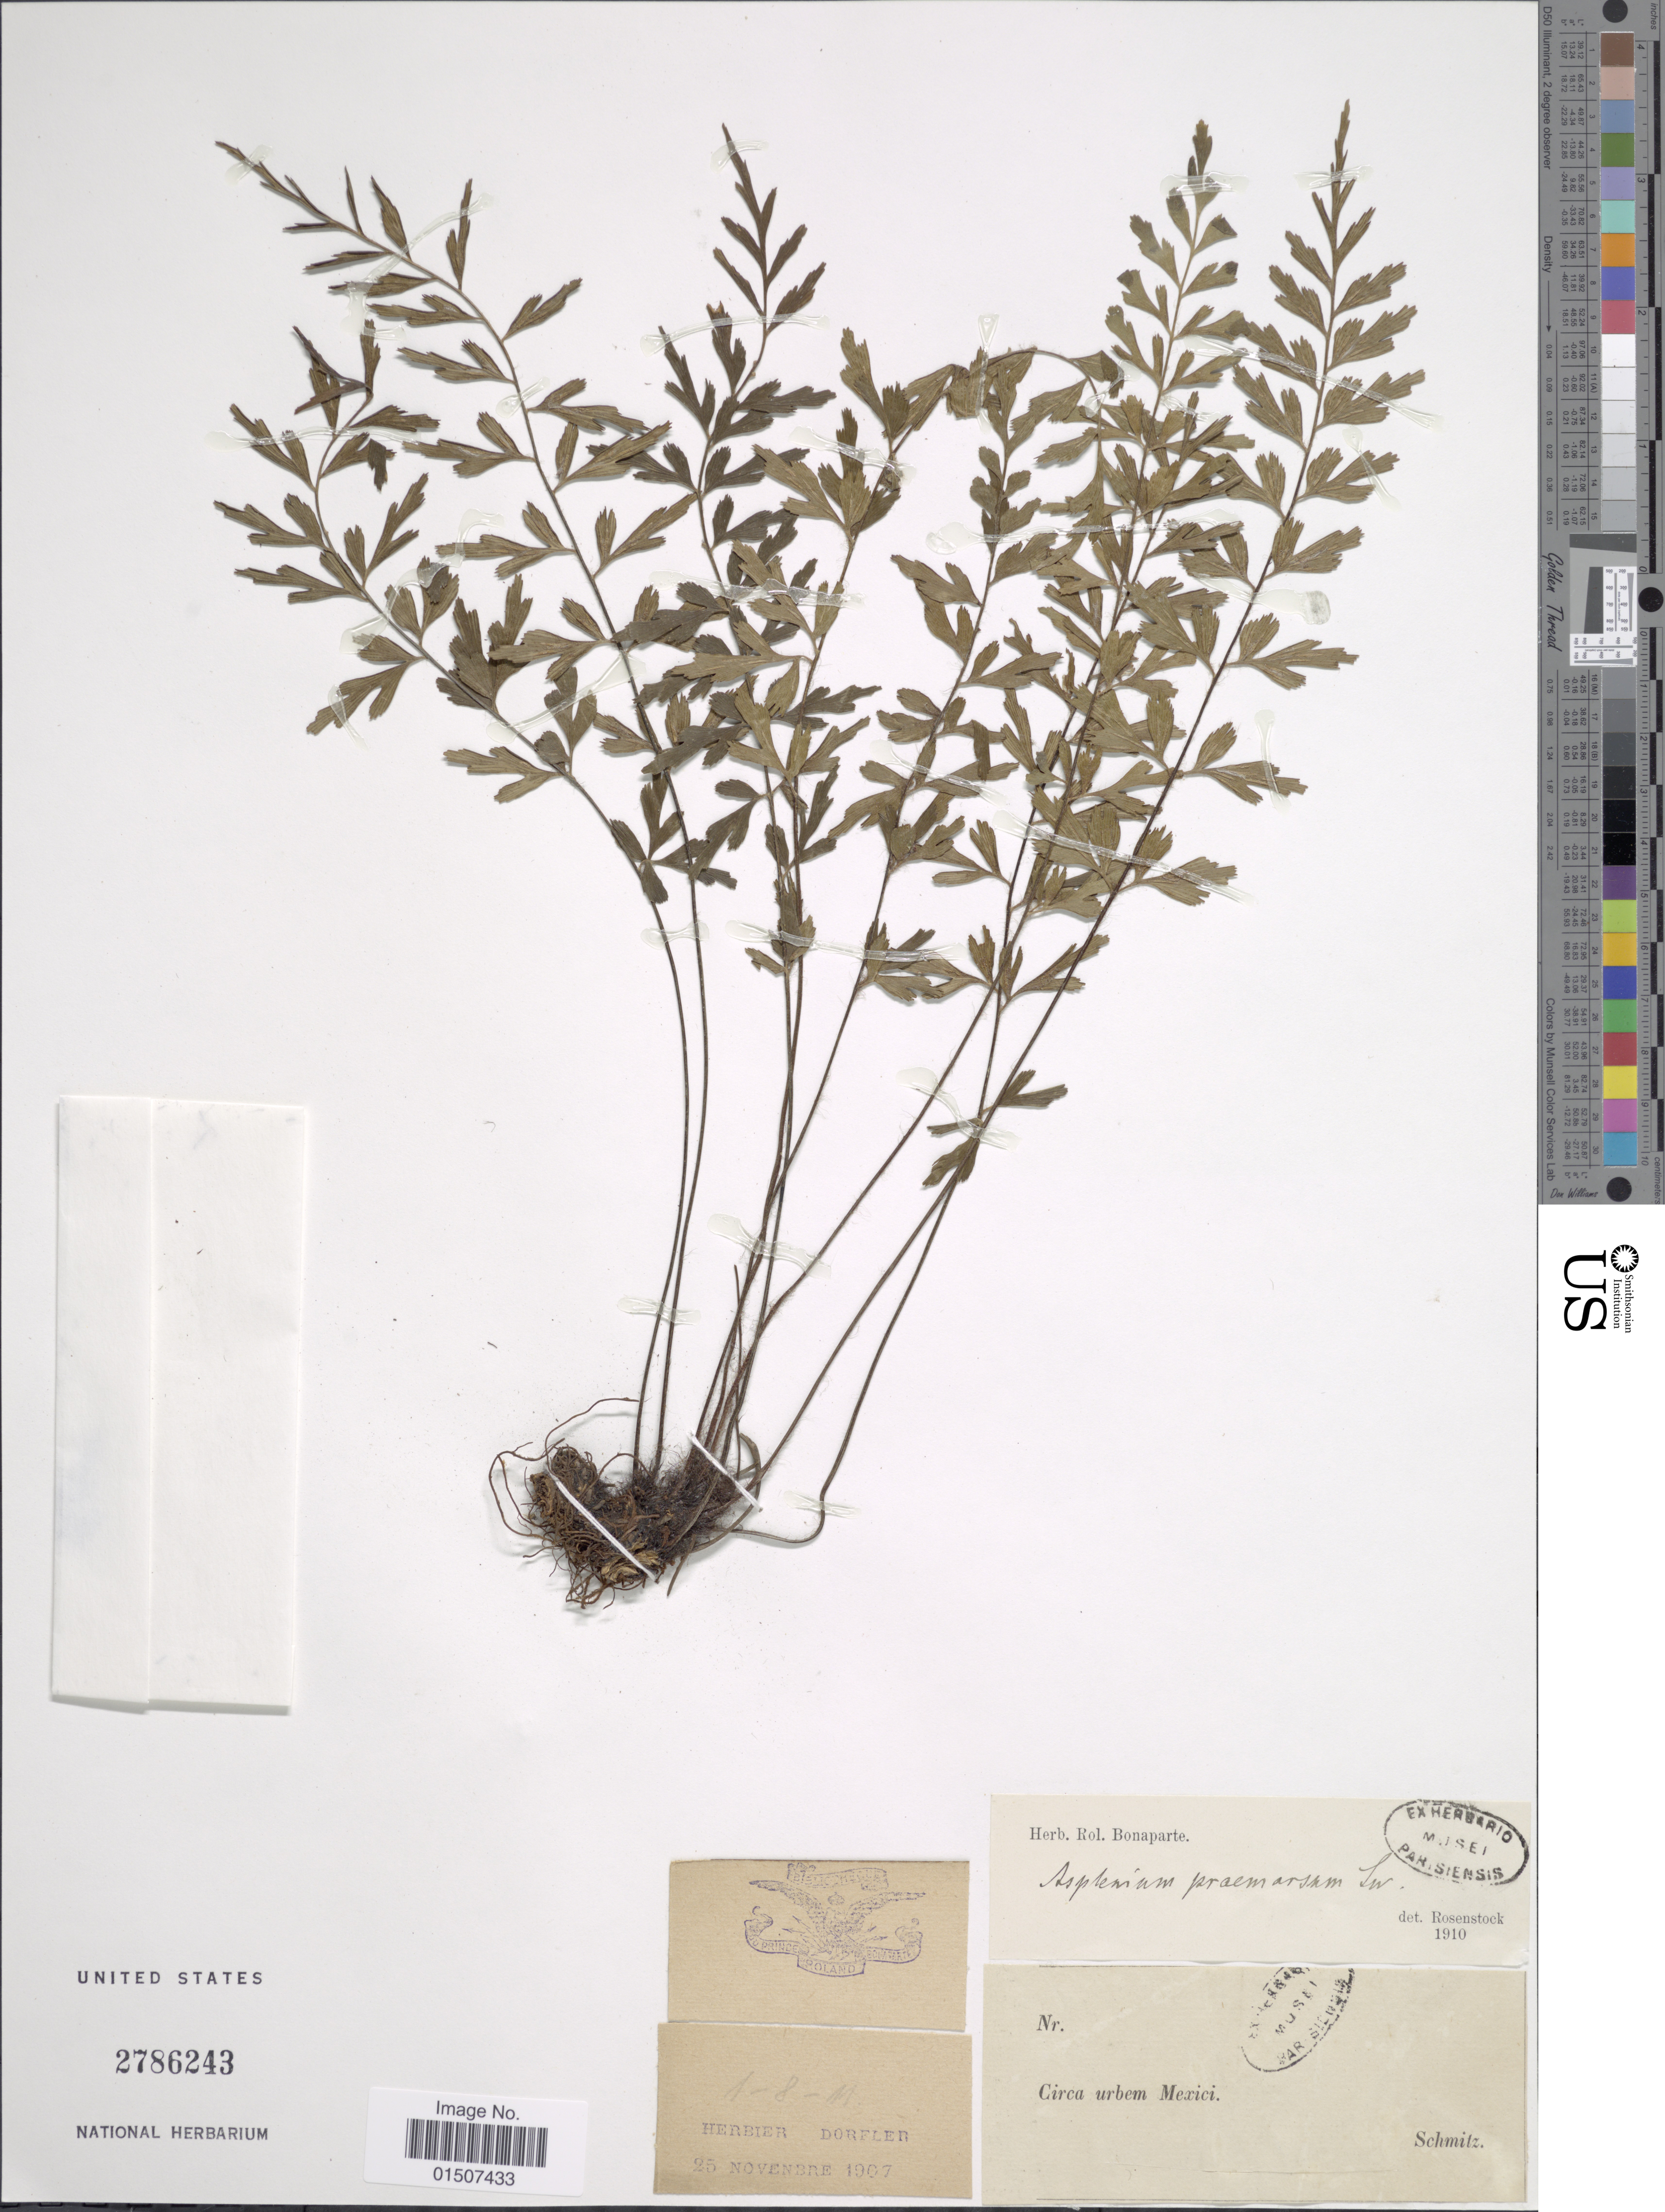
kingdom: Plantae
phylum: Tracheophyta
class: Polypodiopsida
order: Polypodiales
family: Aspleniaceae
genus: Asplenium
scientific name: Asplenium praemorsum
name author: Sw.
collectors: -. Schmitz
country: Mexico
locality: Circa urbem Mexici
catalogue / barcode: US 2786243